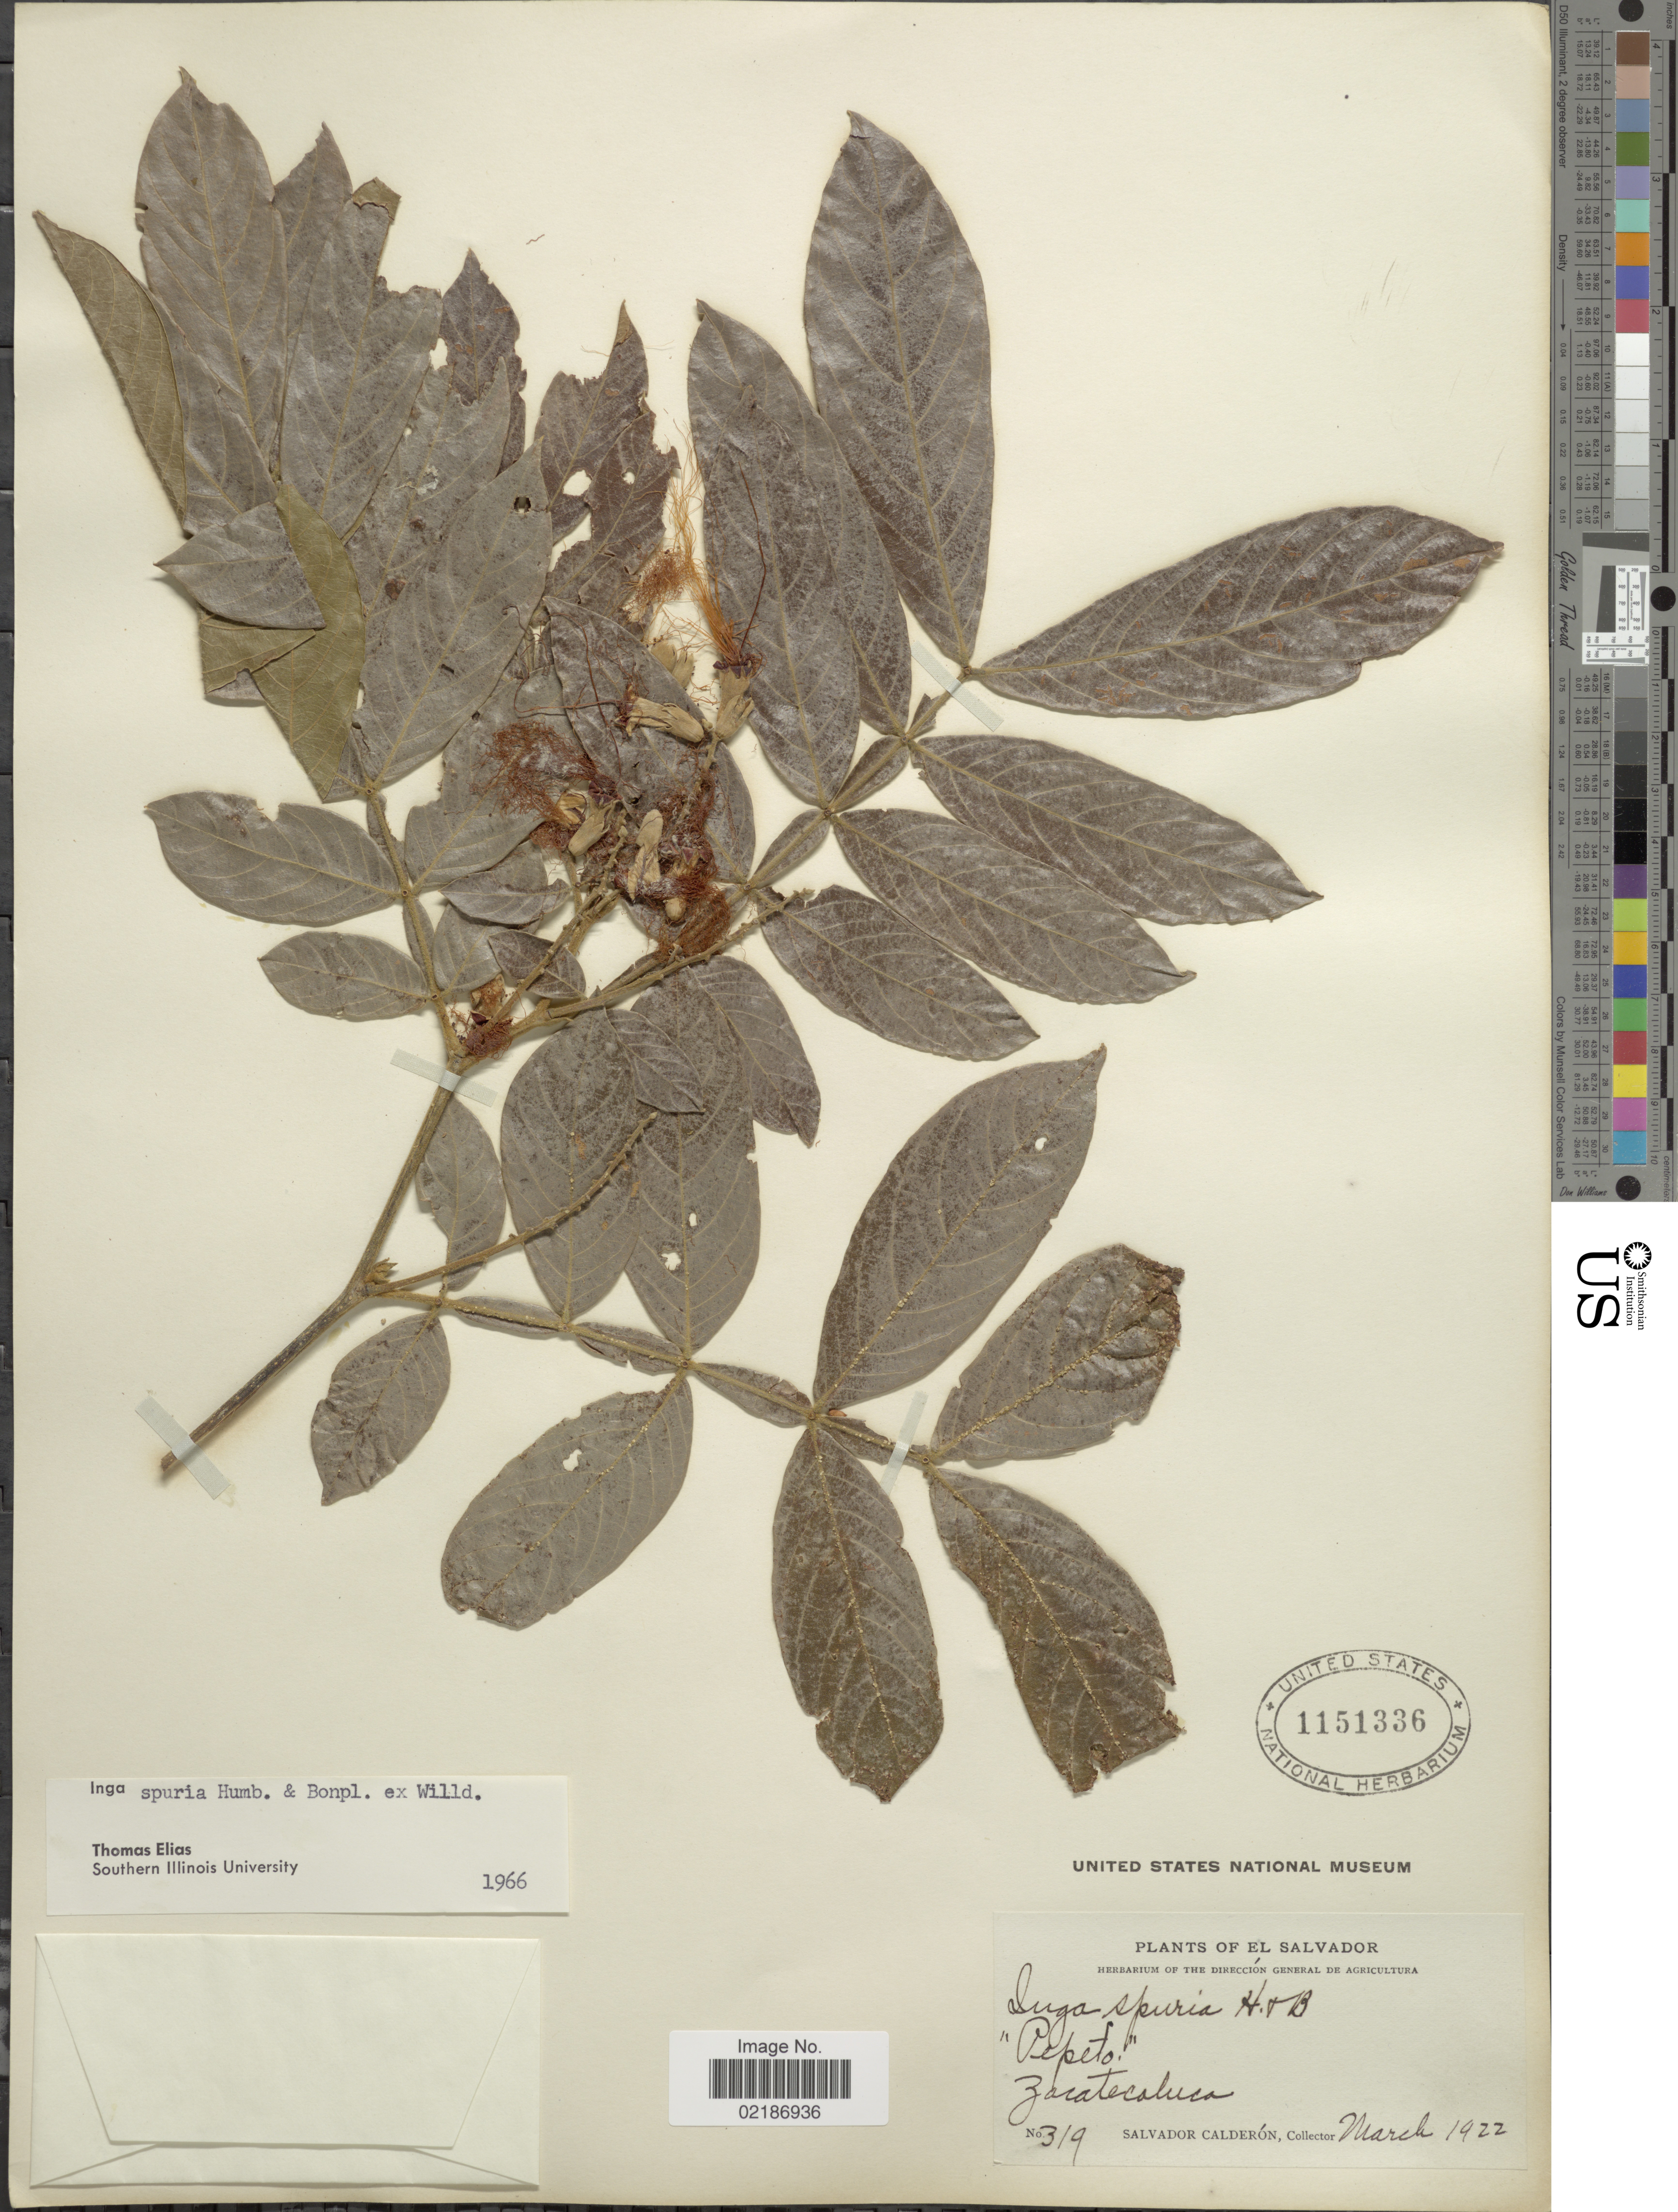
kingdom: Plantae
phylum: Tracheophyta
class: Magnoliopsida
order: Fabales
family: Fabaceae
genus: Inga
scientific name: Inga vera subsp. vera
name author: Willd.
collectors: S. Calderón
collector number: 319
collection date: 1922-03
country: El Salvador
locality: Zacatecoluca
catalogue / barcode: US 1151336